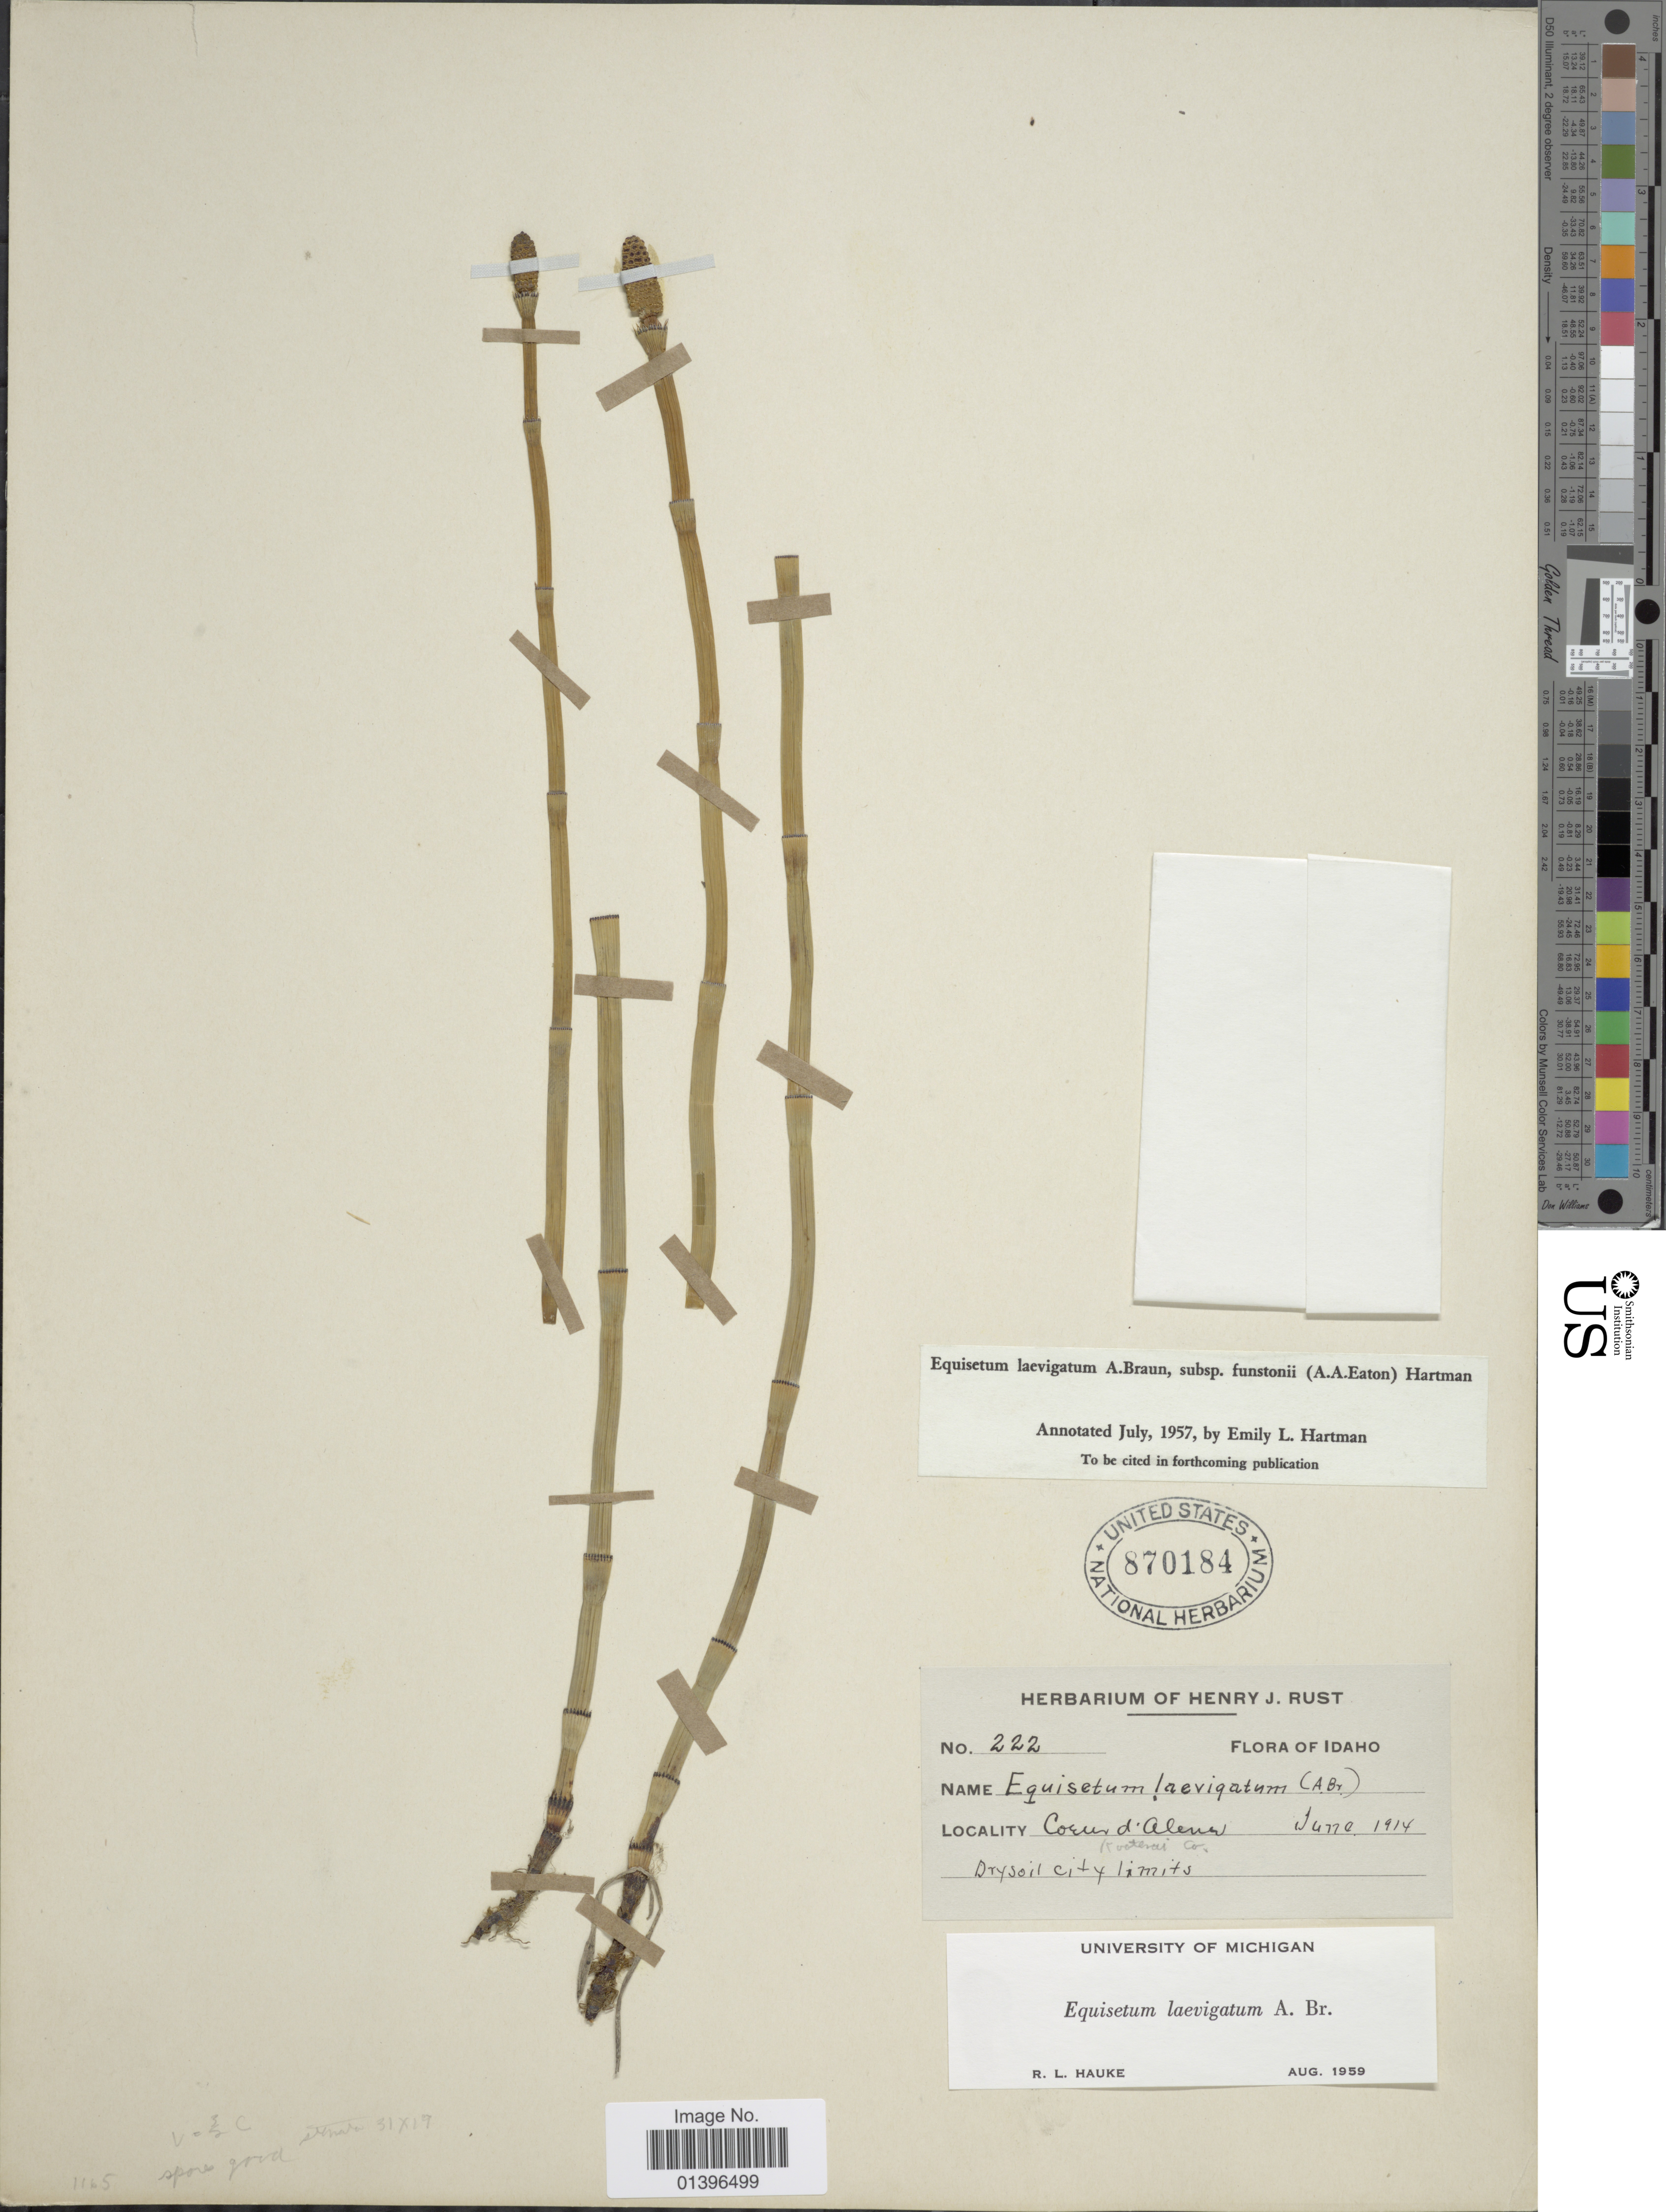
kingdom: Plantae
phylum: Tracheophyta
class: Polypodiopsida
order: Equisetales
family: Equisetaceae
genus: Equisetum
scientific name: Equisetum laevigatum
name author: A. Braun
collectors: ex herb. Henry J. Rust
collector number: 222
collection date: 1914-06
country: United States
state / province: Idaho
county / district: Kootenai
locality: Coeur d'Alene, Kootenai Co.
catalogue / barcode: US 870184